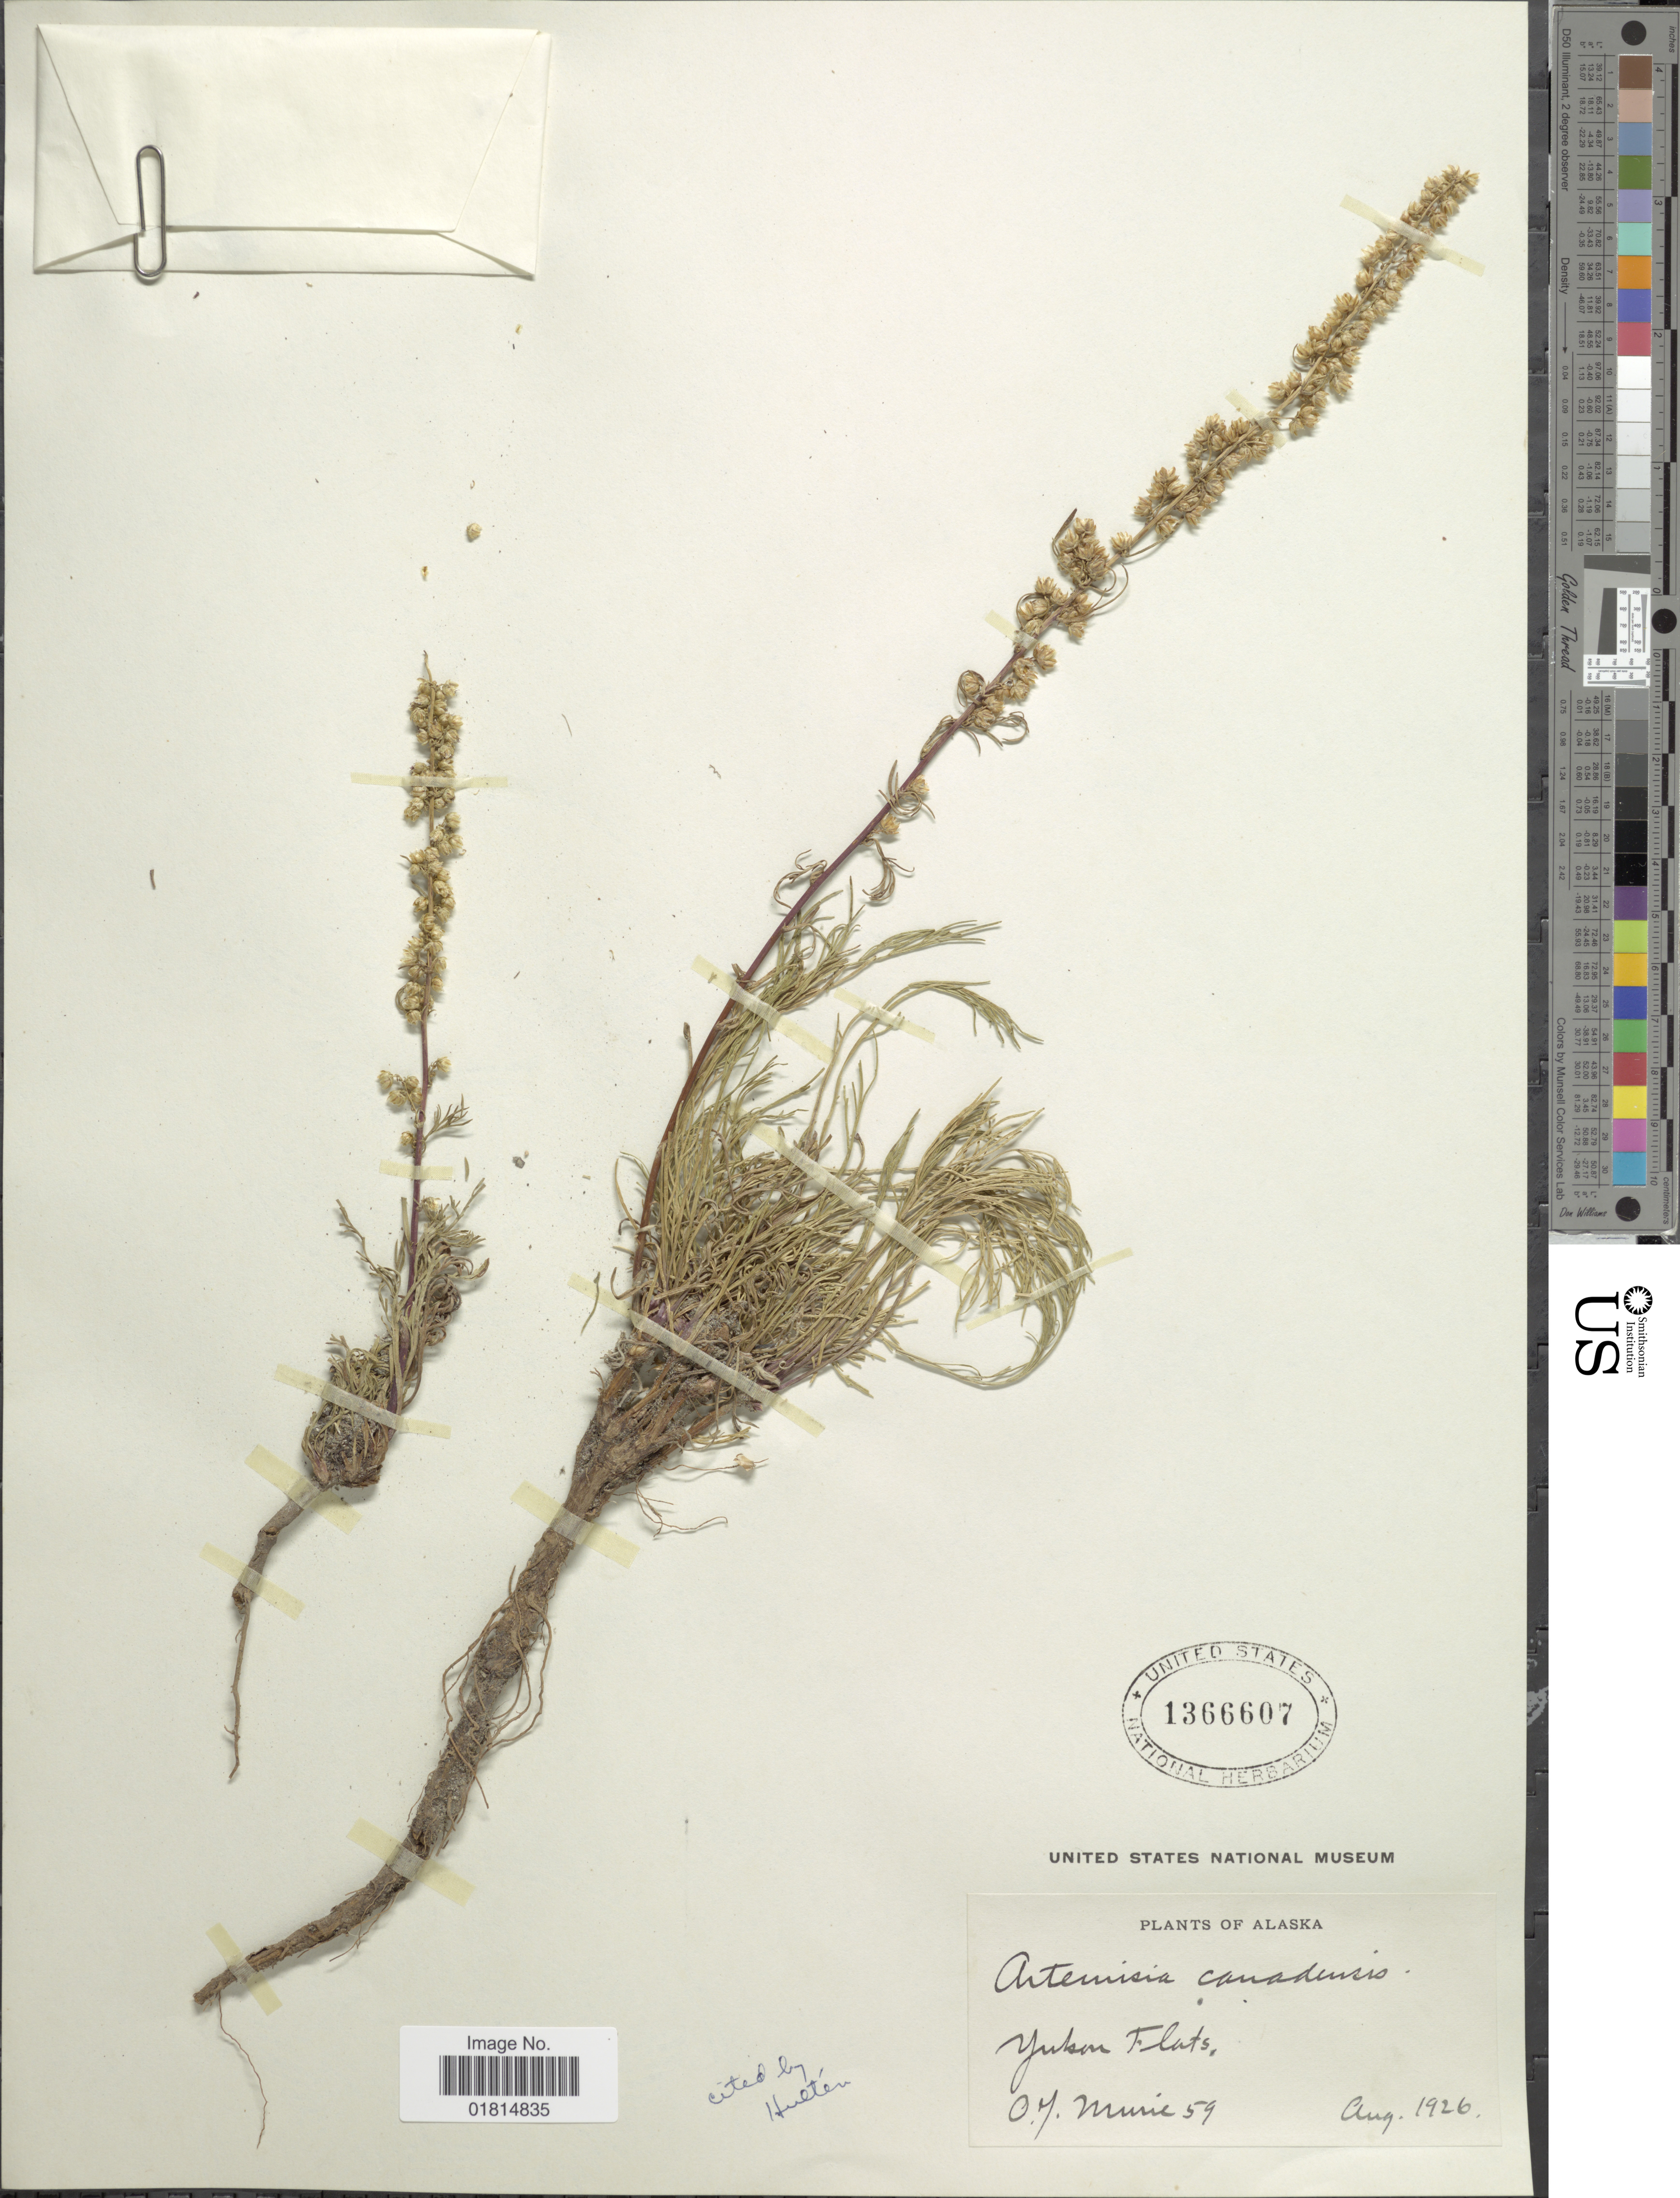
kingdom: Plantae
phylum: Tracheophyta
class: Magnoliopsida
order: Asterales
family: Asteraceae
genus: Artemisia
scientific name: Artemisia canadensis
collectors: O. Murie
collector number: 59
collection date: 1926-08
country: United States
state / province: Alaska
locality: Yukon Flats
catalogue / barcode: US 1366607